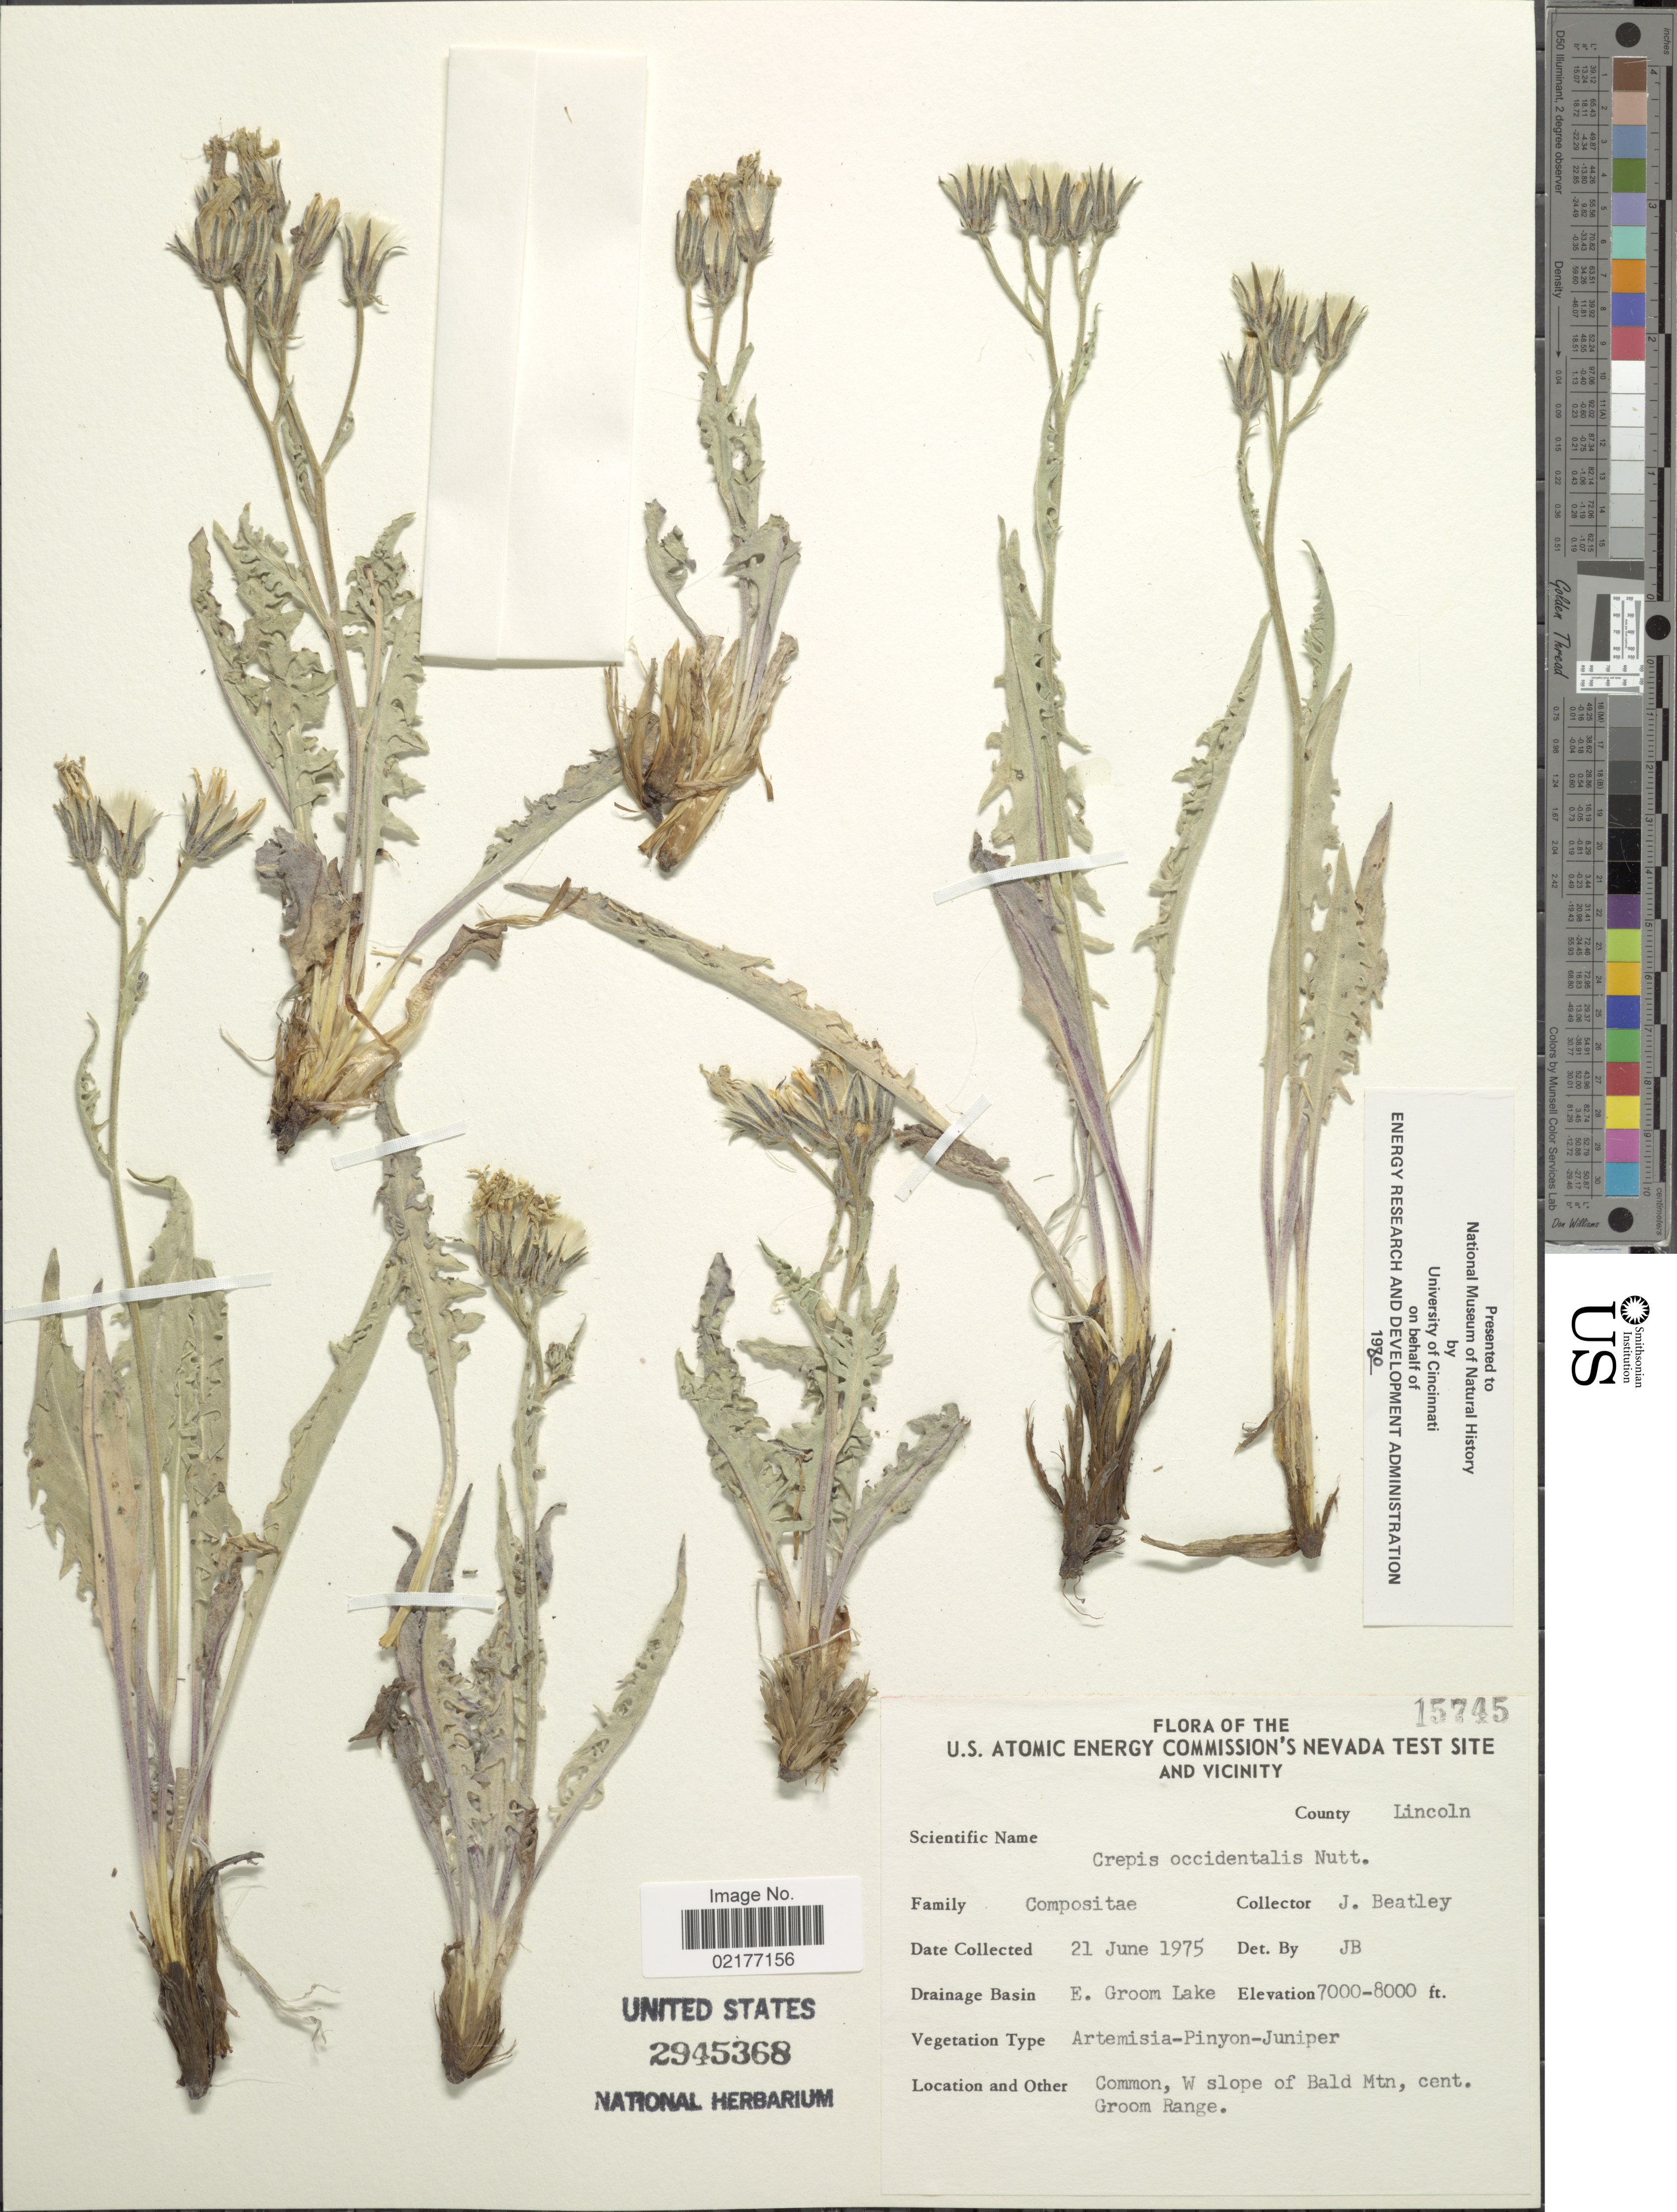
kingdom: Plantae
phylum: Tracheophyta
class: Magnoliopsida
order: Asterales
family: Asteraceae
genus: Crepis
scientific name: Crepis occidentalis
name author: Nutt.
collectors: J. C. Beatley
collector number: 15745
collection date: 1975-06-21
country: United States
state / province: Nevada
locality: U.S. Atomic Energy Commission's Nevada Test Site and Vicinity, County Lincoln, Drainage Basin E. Groom Lake, W slope of Bald Mtn, cent. Groom Range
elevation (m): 2134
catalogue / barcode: US 2945368